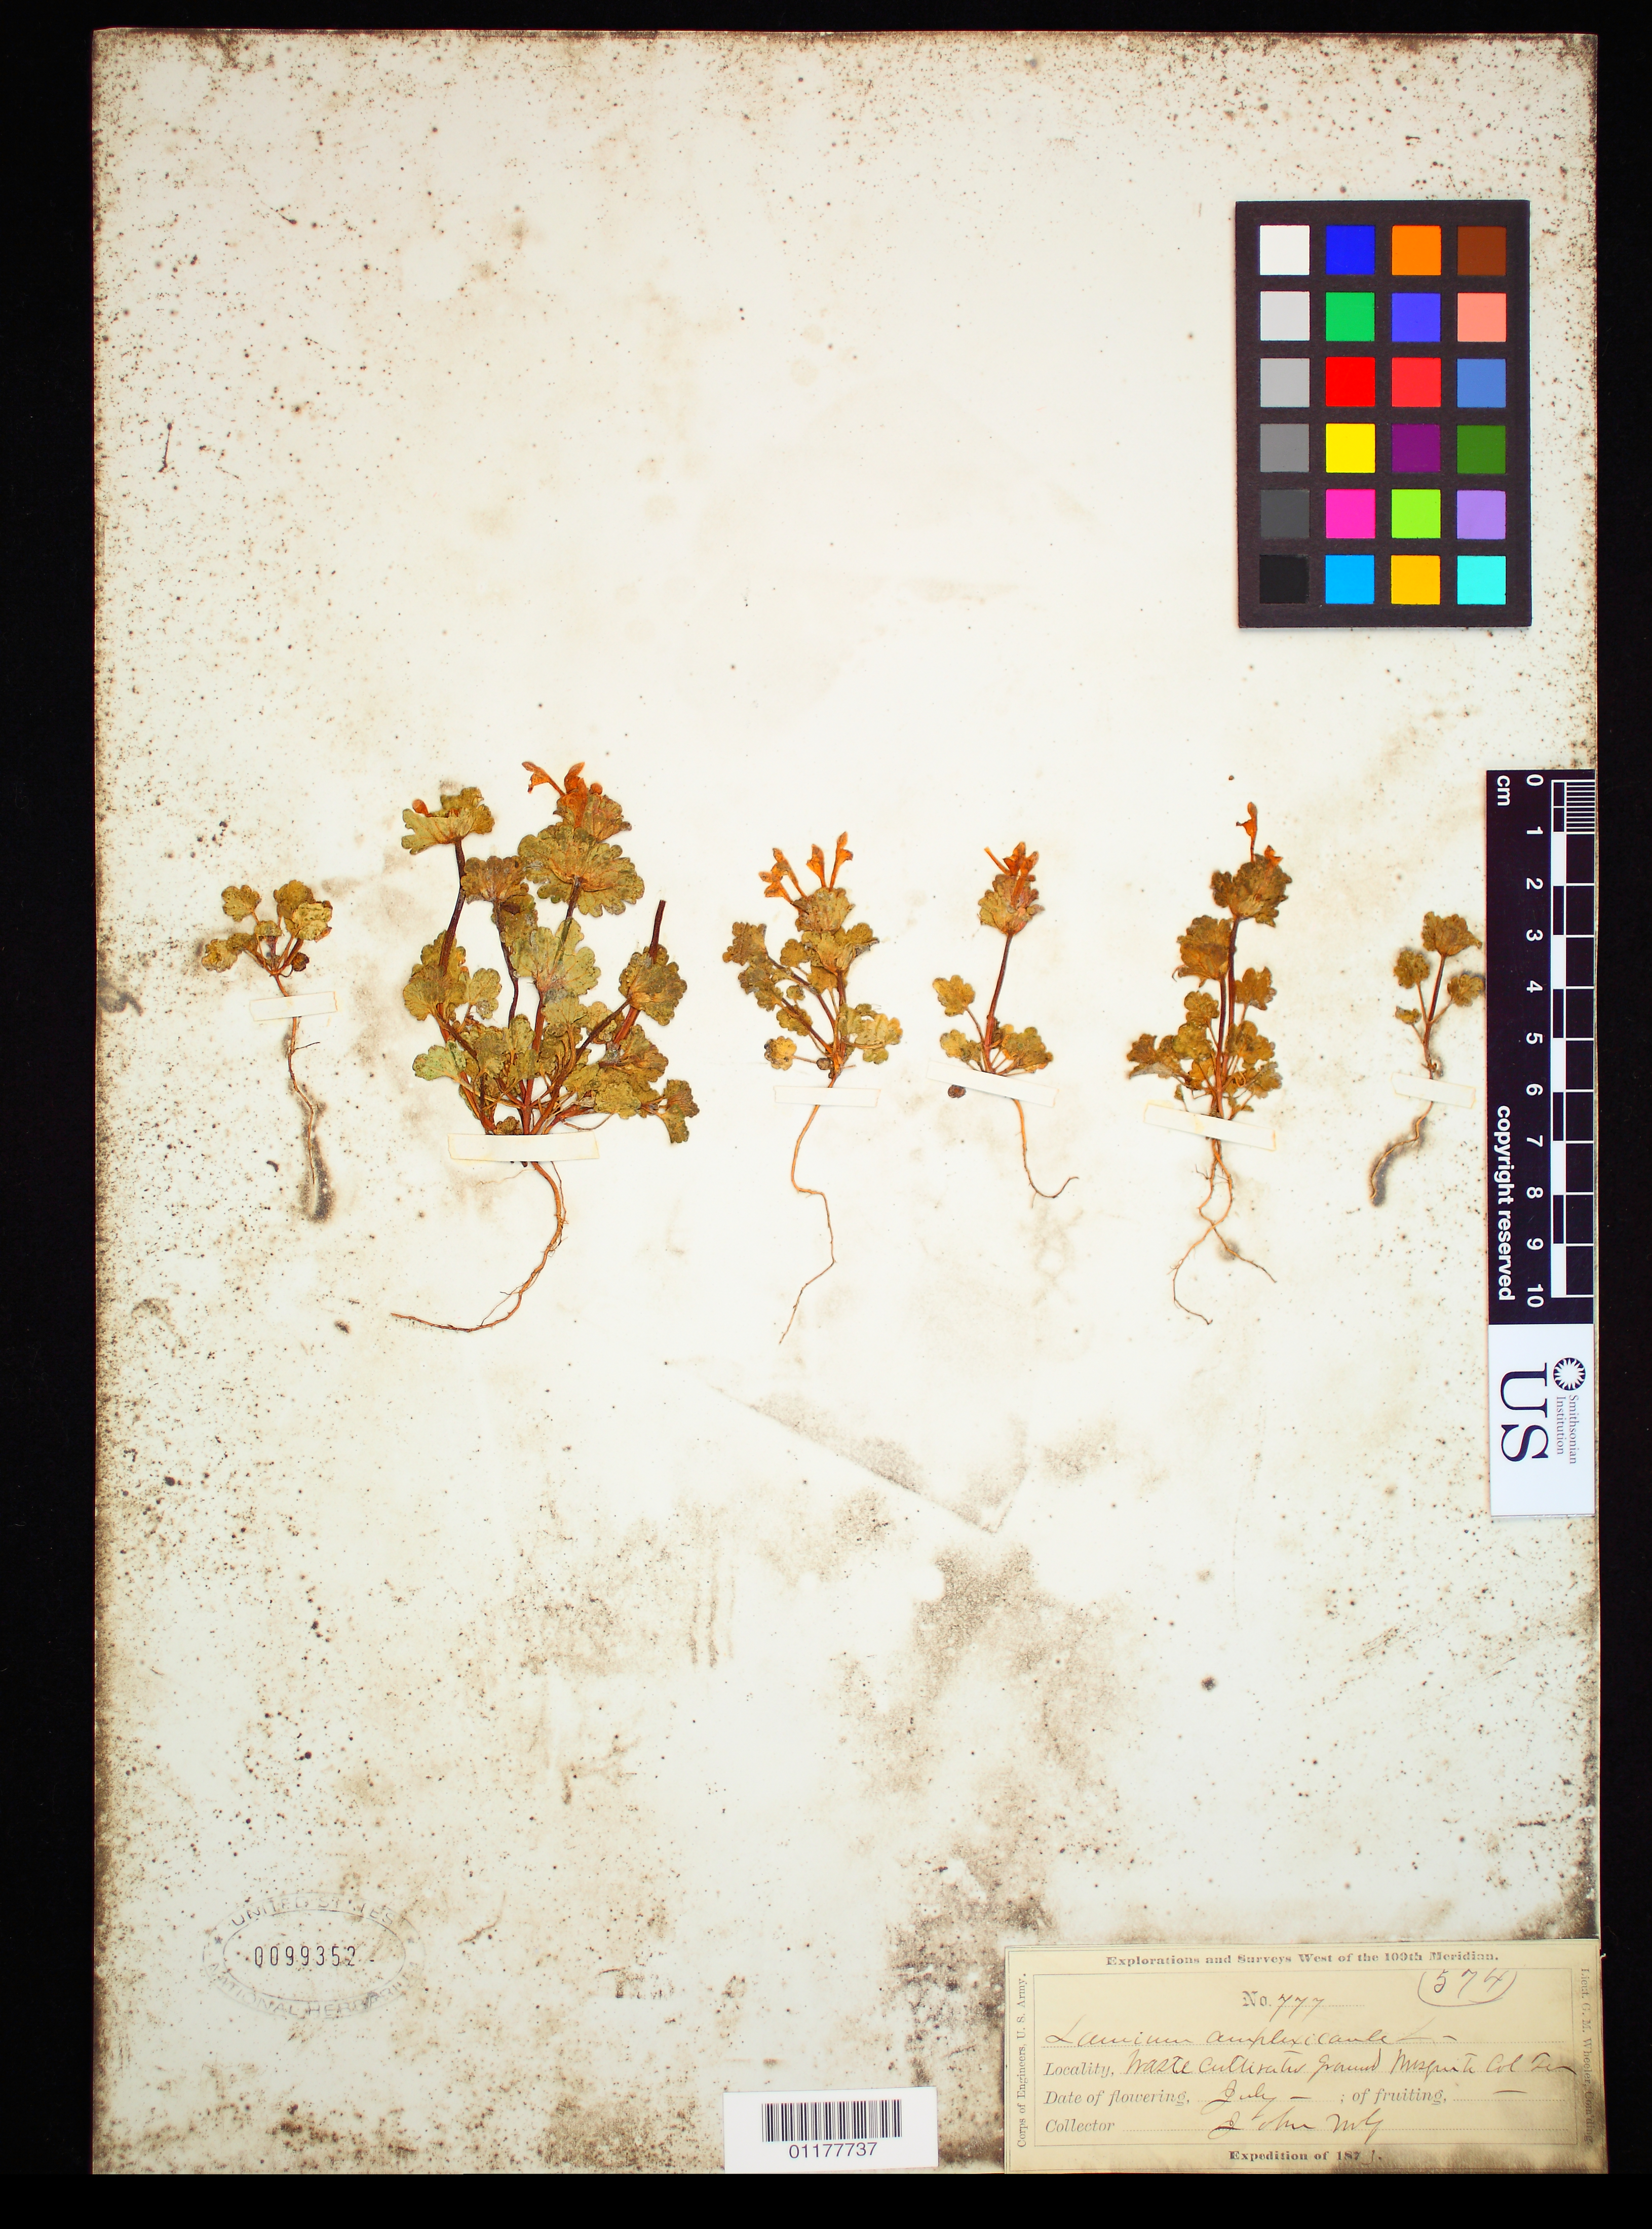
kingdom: Plantae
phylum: Tracheophyta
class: Magnoliopsida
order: Lamiales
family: Lamiaceae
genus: Lamium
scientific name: Lamium amplexicaule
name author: L.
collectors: J. Wolf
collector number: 777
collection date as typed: Jul 1873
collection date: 1873-07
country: United States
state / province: Colorado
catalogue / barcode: US 99352